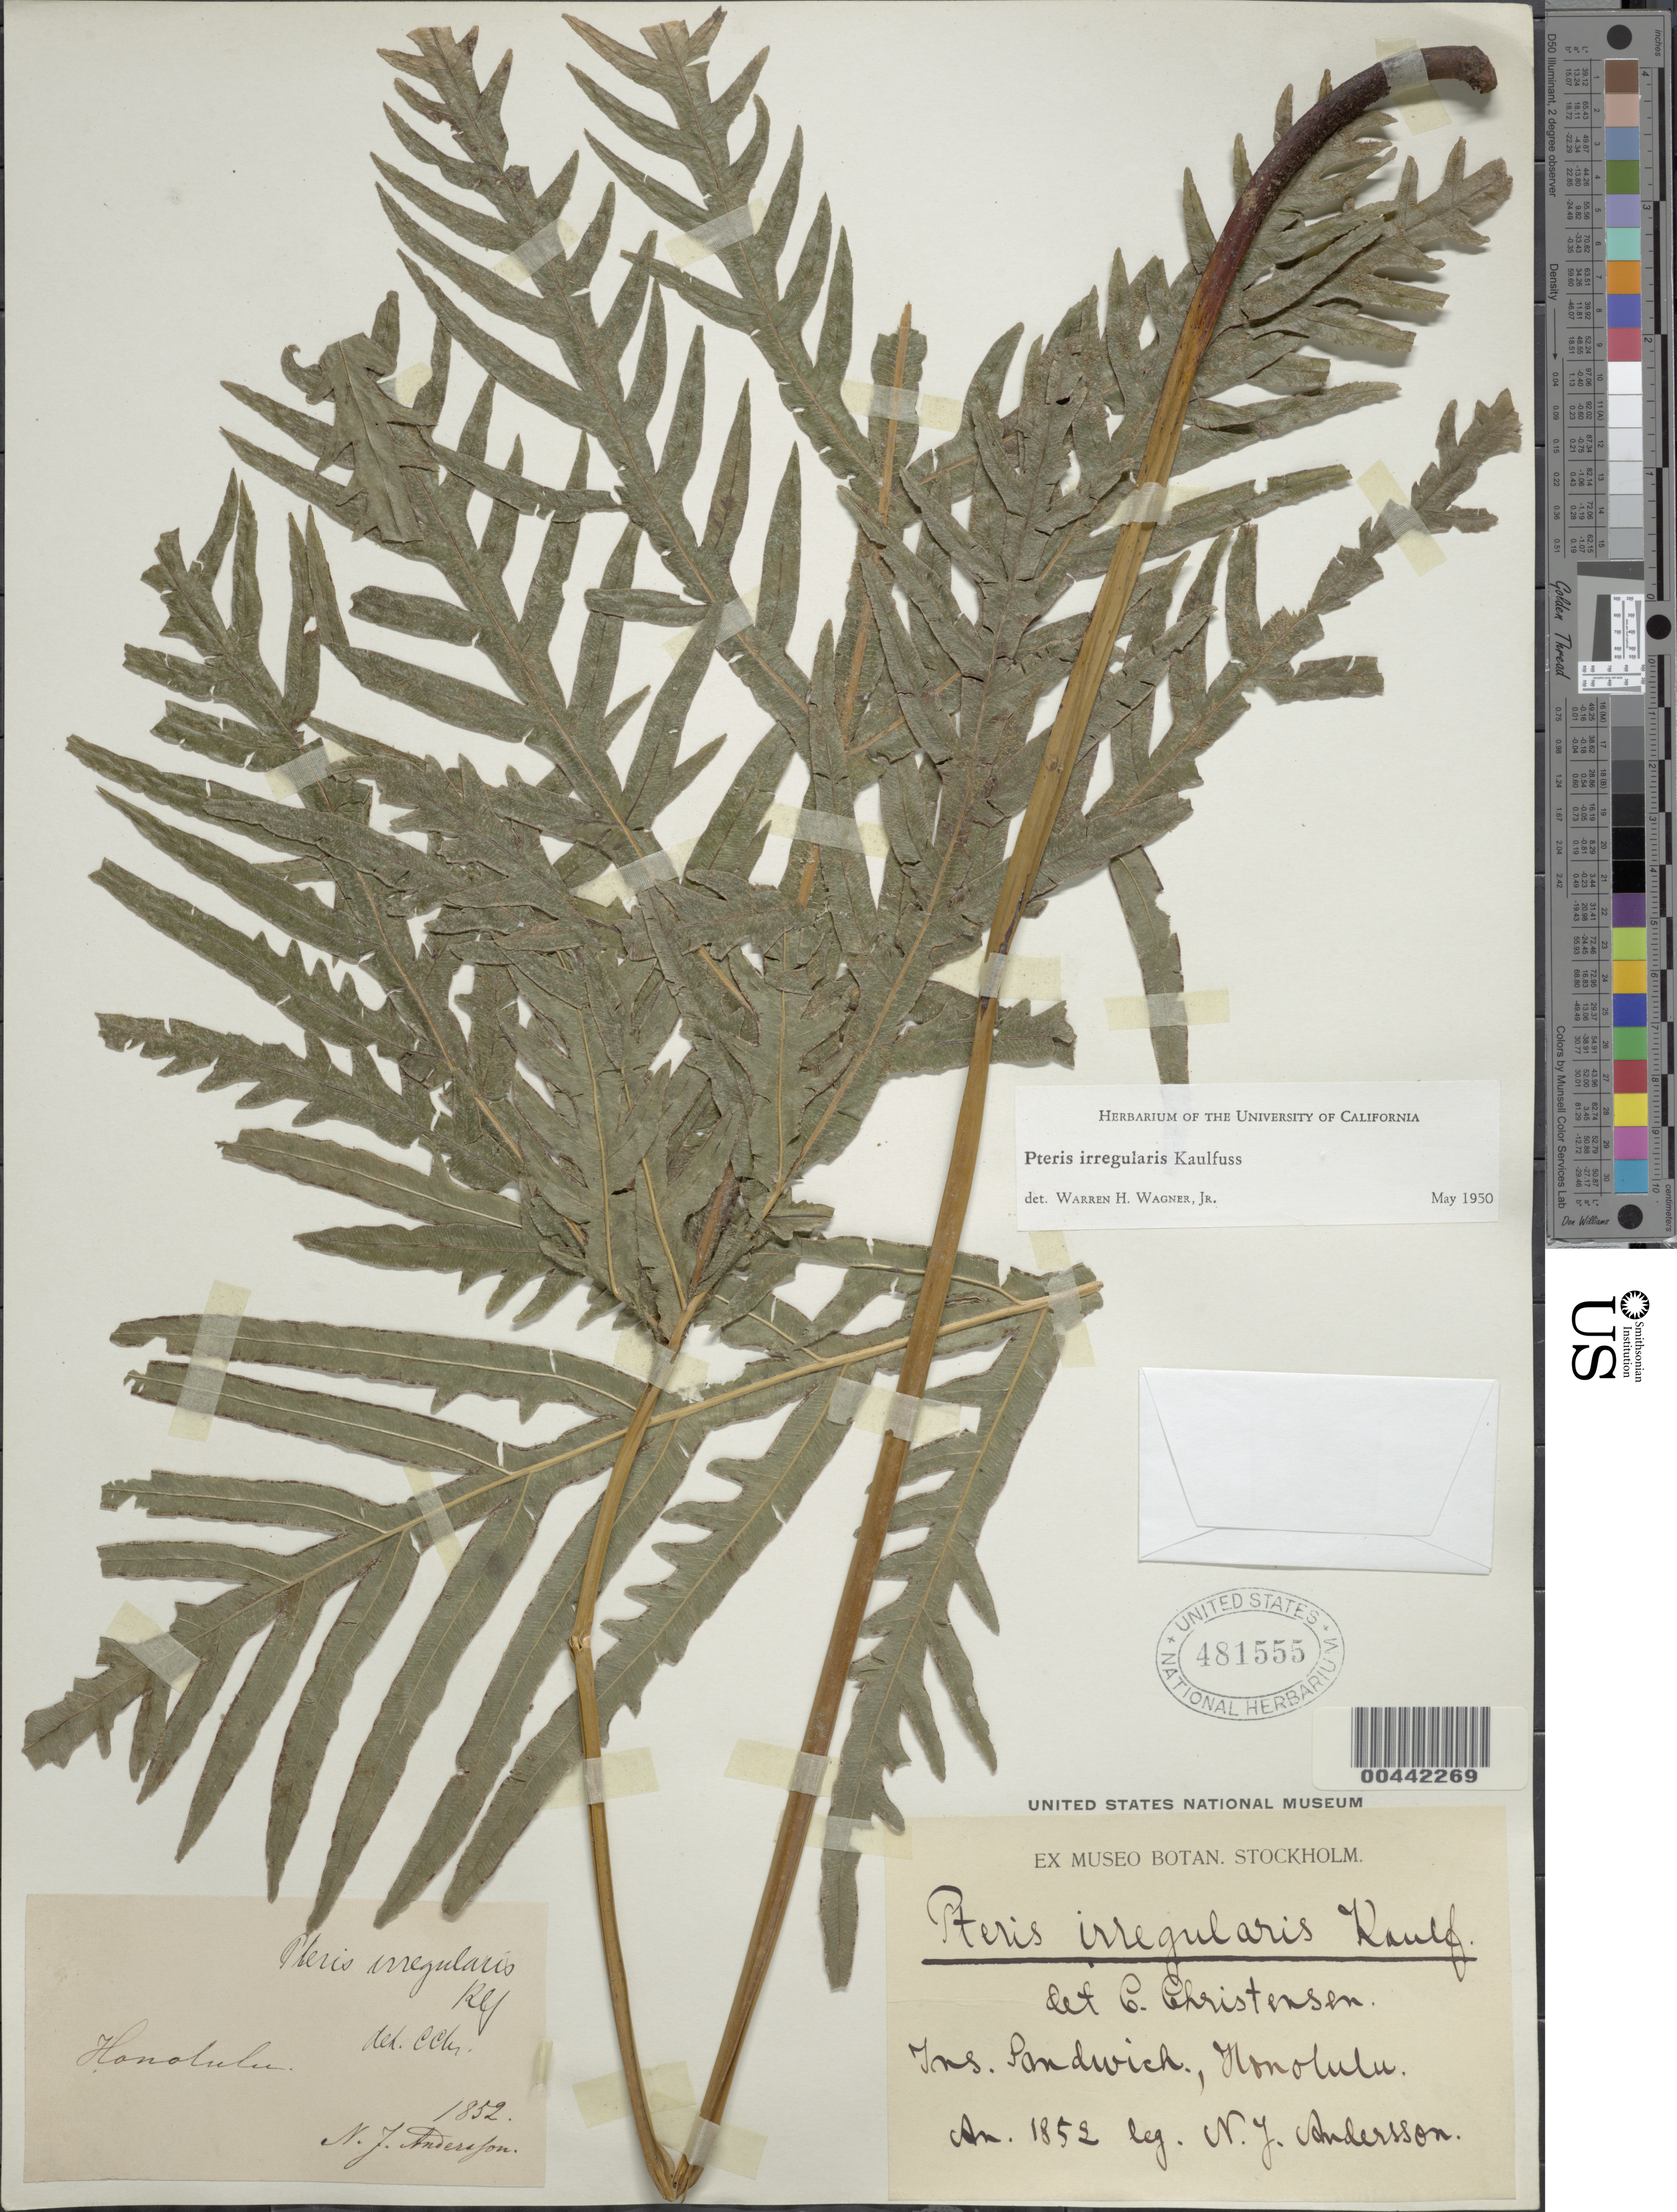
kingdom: Plantae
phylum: Tracheophyta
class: Polypodiopsida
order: Polypodiales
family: Pteridaceae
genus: Pteris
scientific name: Pteris irregularis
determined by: Wagner, W. H.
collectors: N. J. Andersson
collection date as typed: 1852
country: United States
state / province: Hawaii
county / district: Honolulu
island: Oahu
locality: Isles Sandwich, Honolulu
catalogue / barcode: US 481555